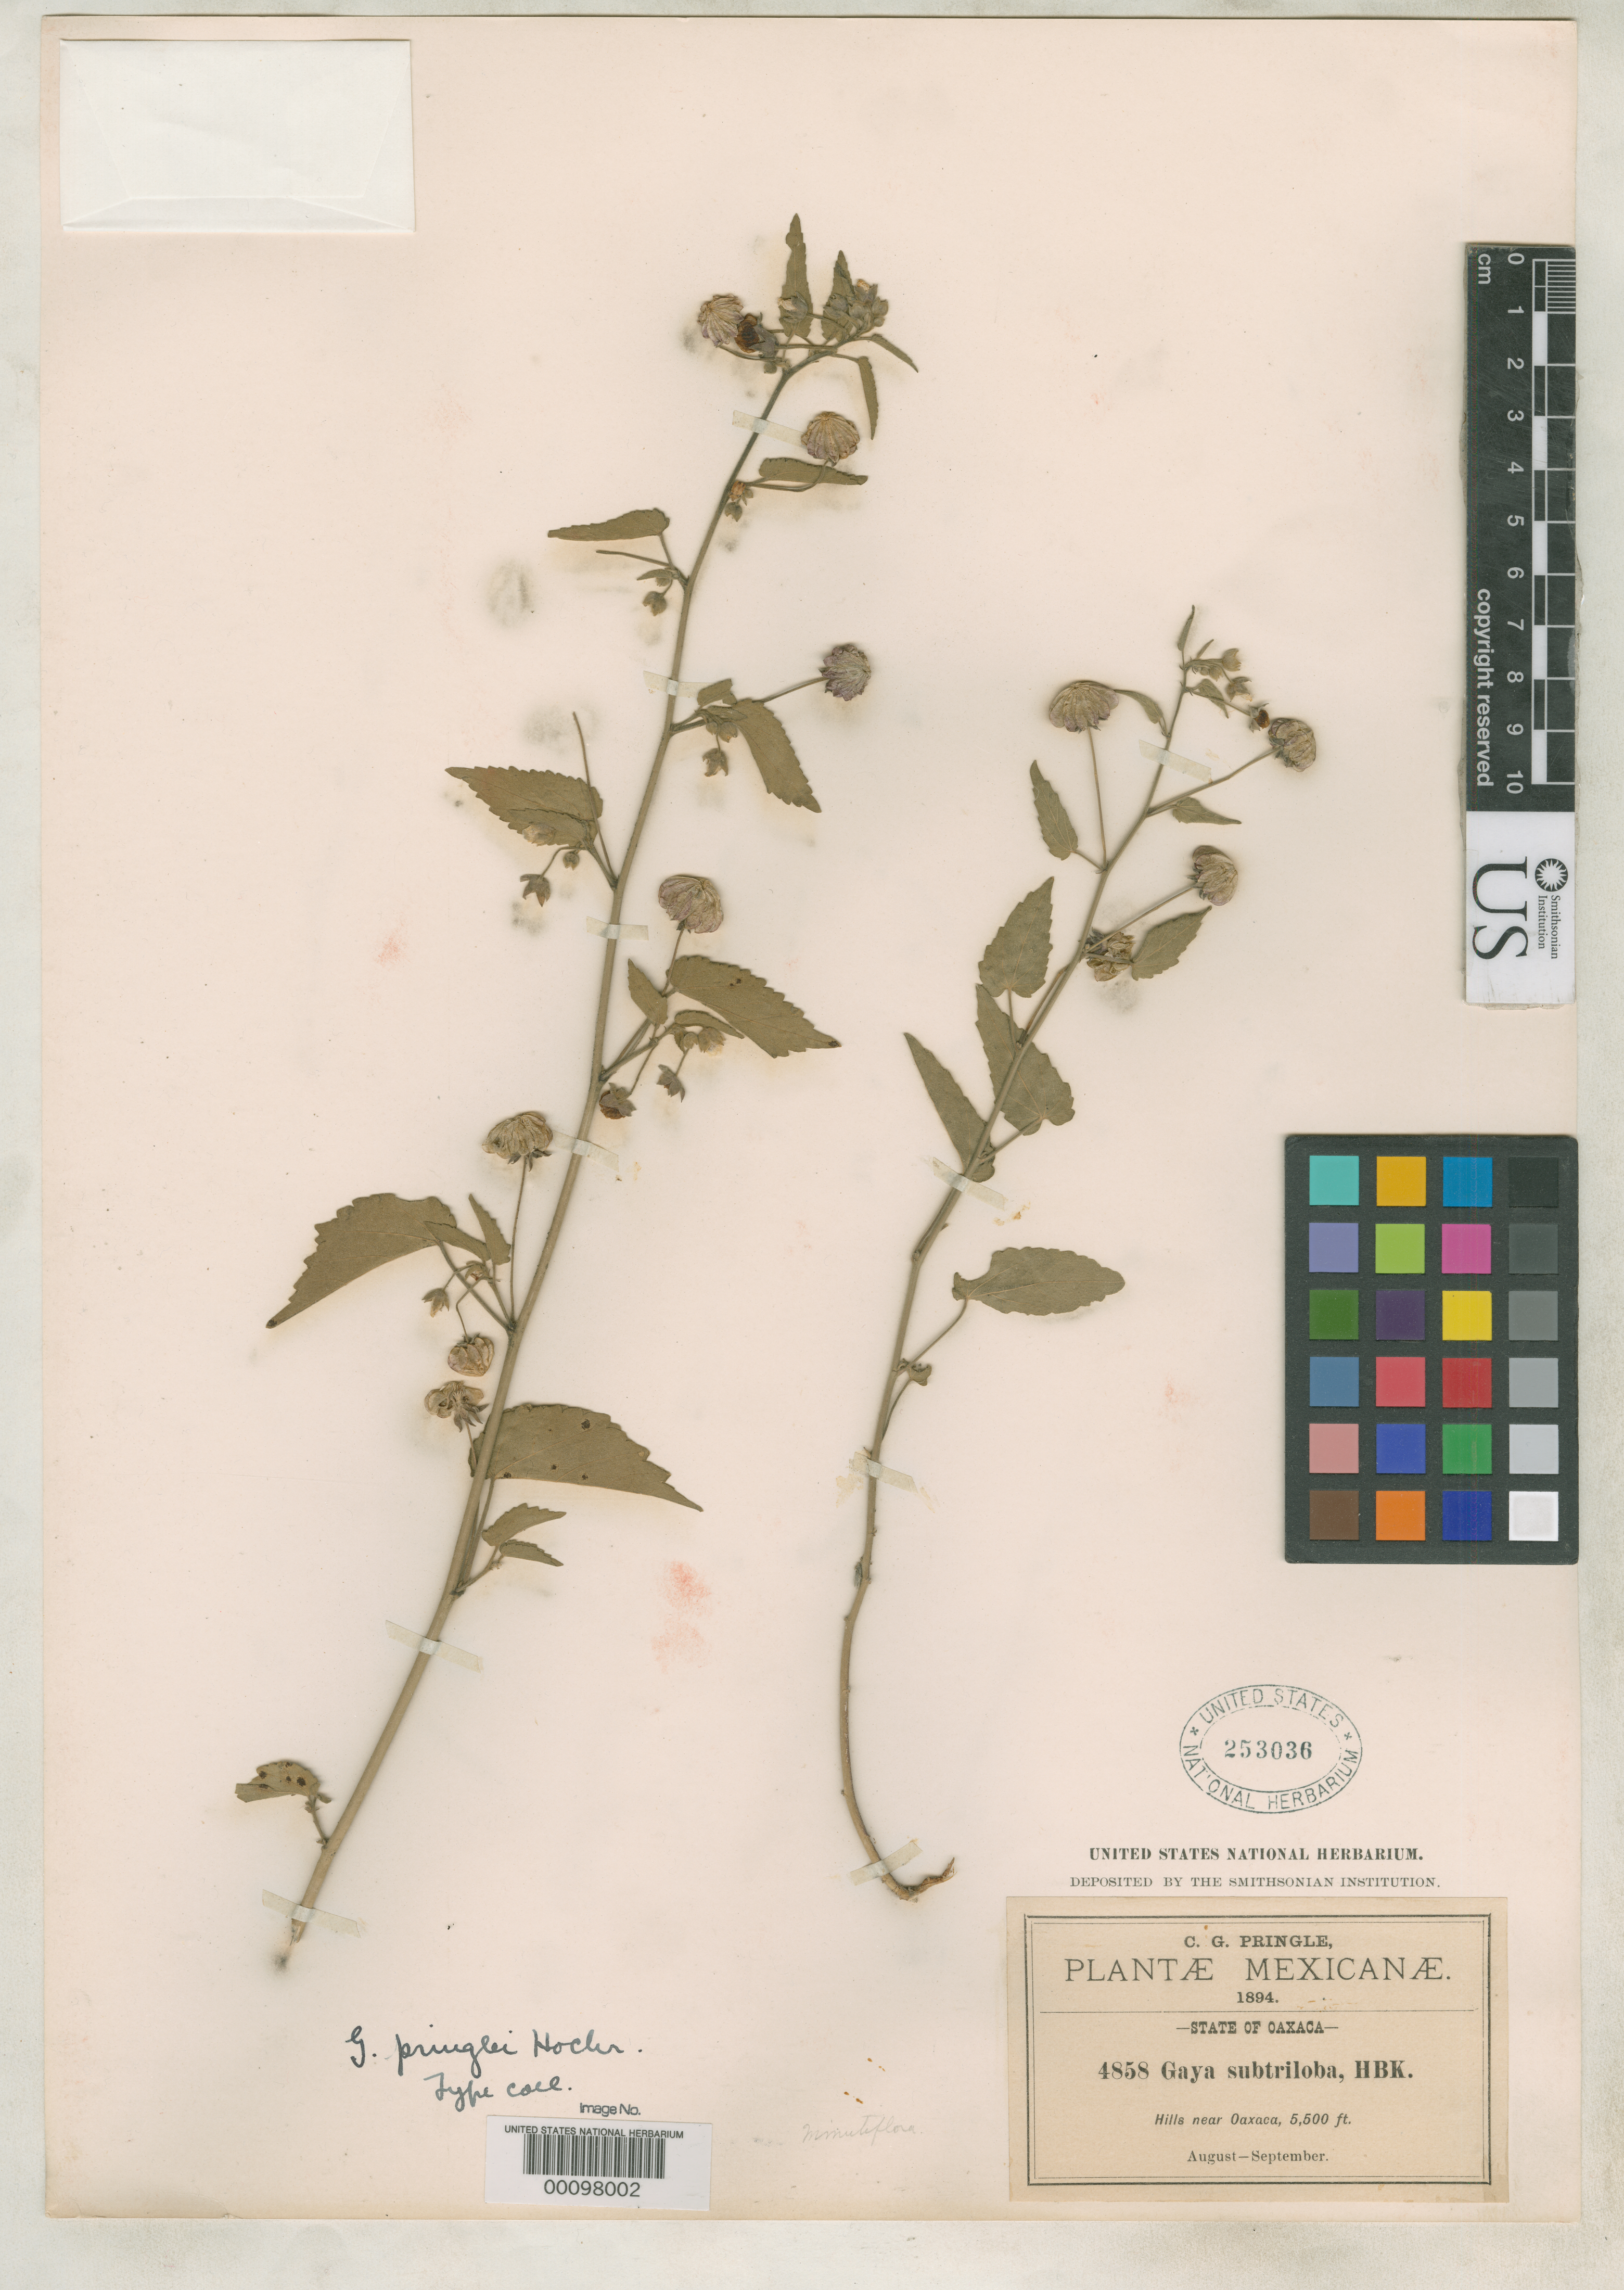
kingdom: Plantae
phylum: Tracheophyta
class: Magnoliopsida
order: Malvales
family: Malvaceae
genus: Gaya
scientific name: Gaya pringlei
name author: Hochr.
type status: Type Collection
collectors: C. G. Pringle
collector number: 4858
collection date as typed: Aug 1894 to -- Sep 1894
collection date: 1894-08/1894-09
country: Mexico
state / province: Oaxaca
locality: Hills near Oaxaca.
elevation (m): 1676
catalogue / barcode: US 253036